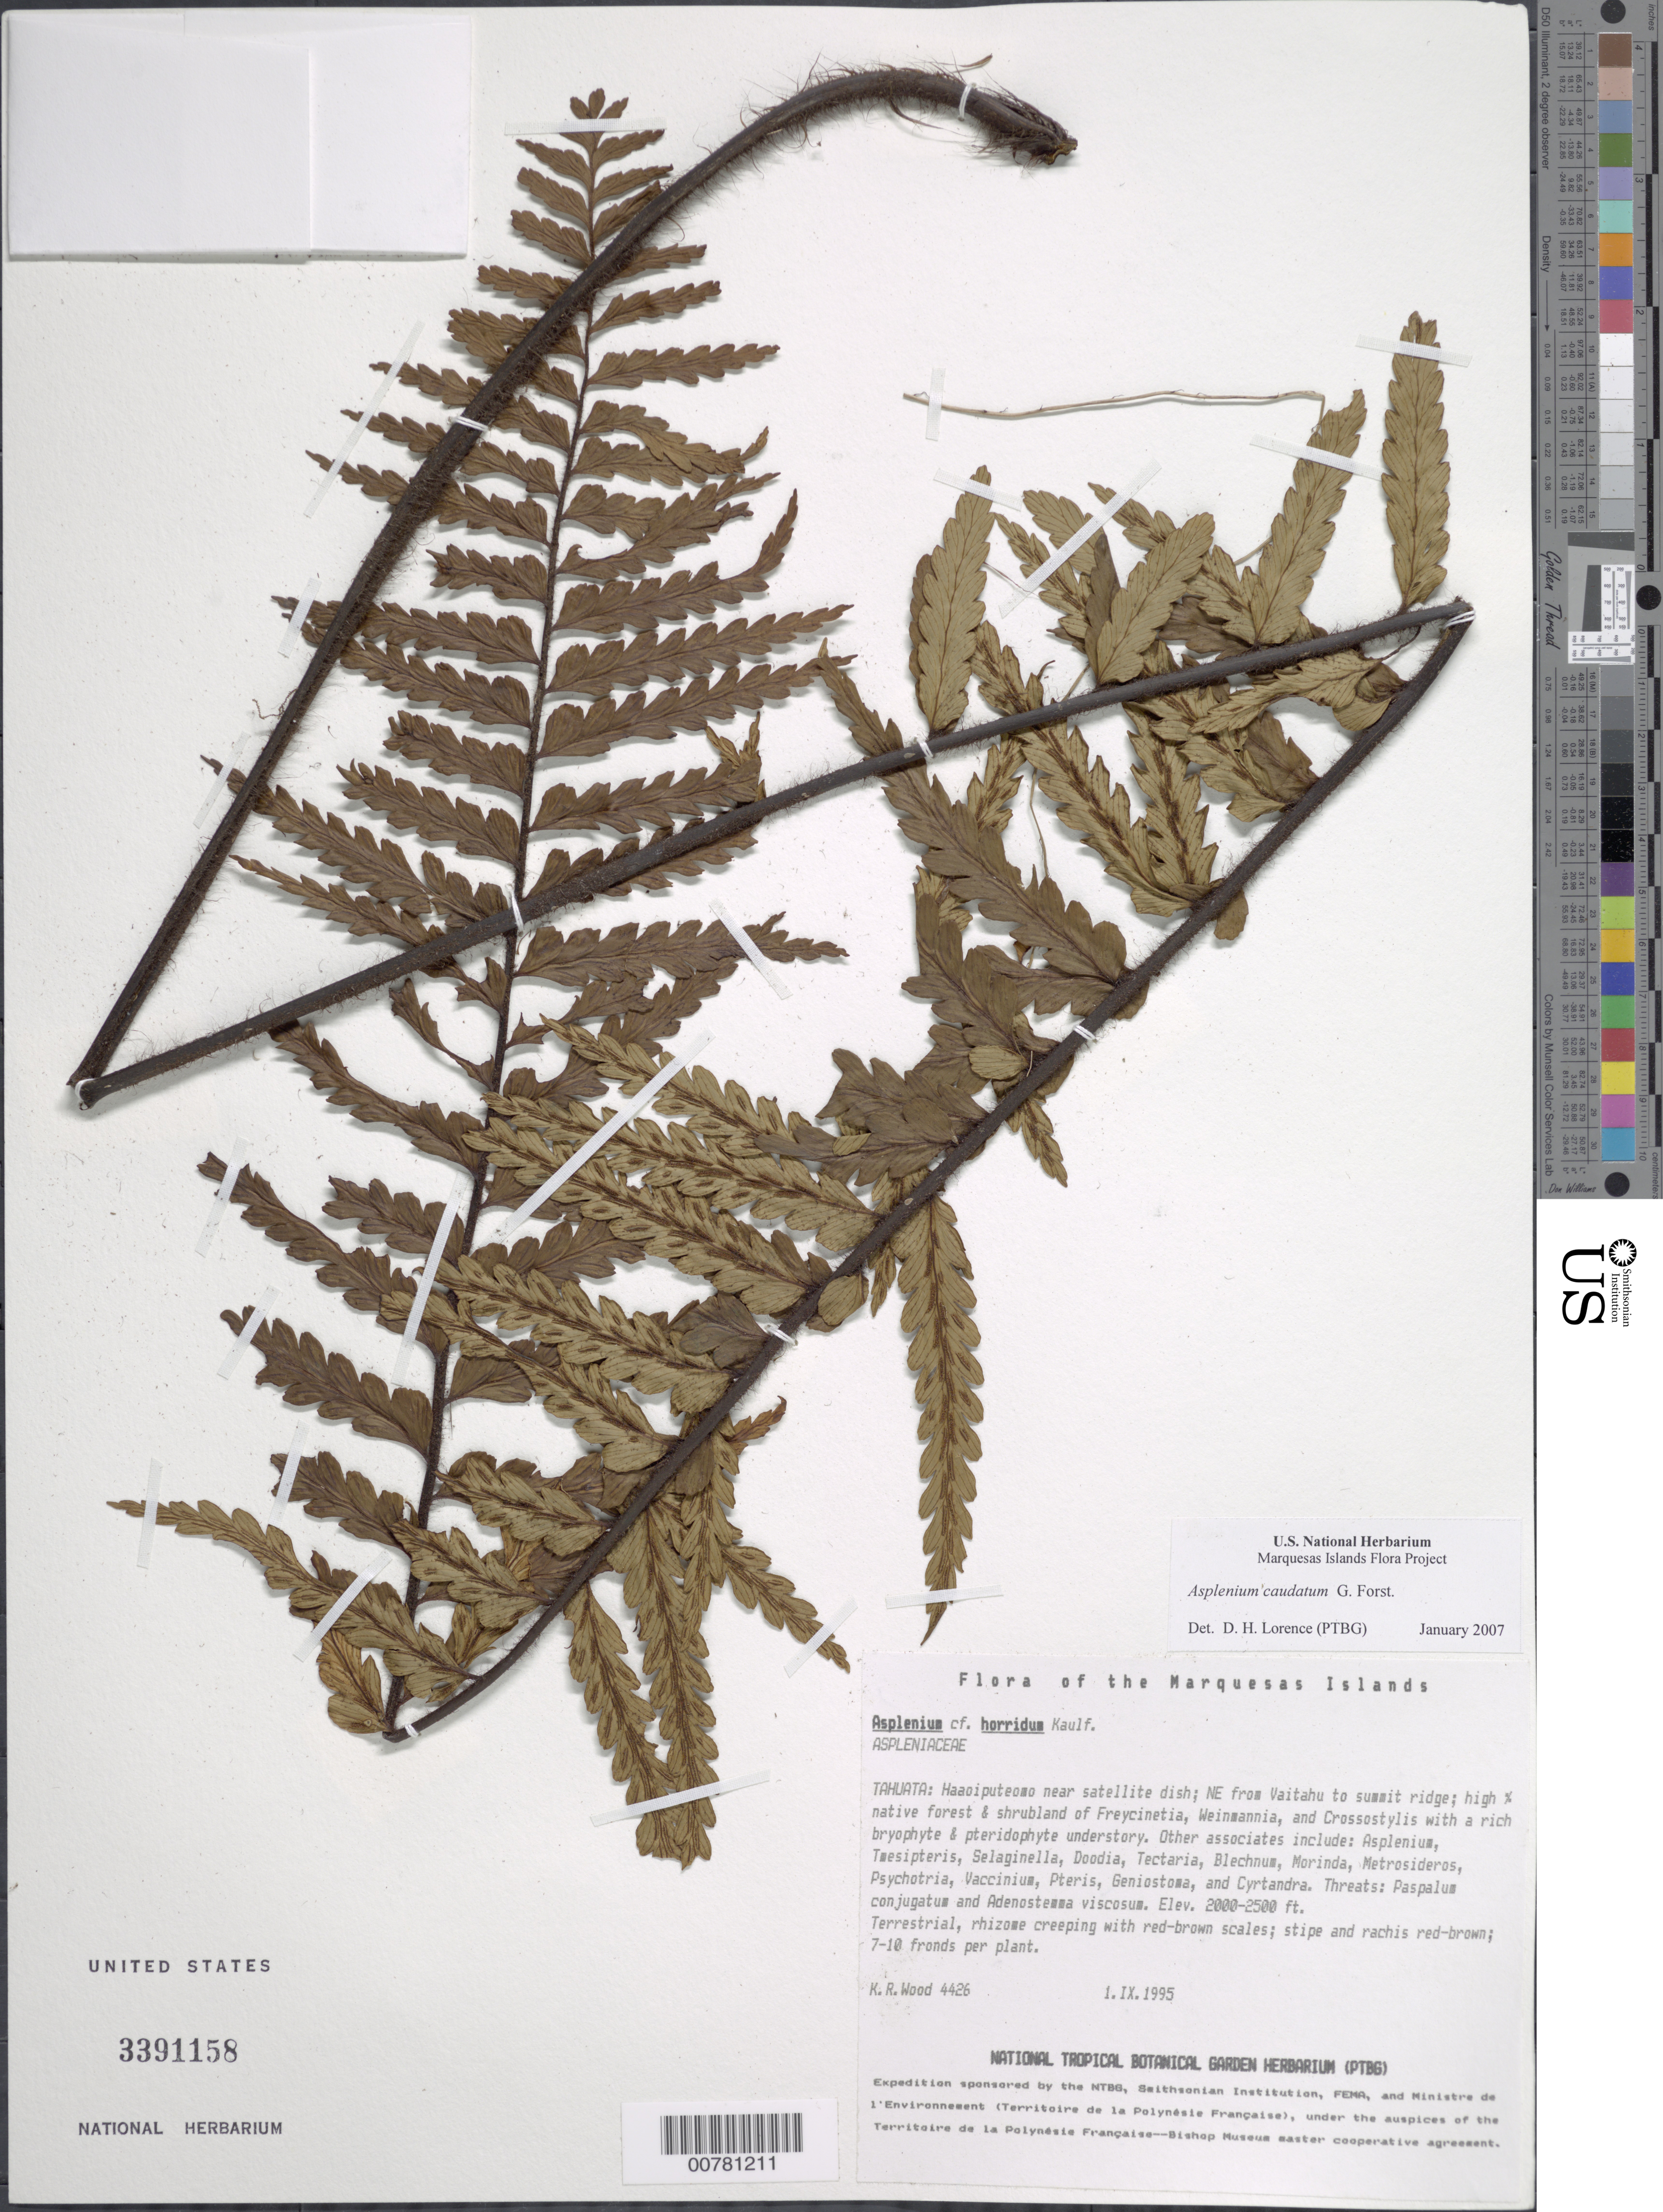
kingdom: Plantae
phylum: Tracheophyta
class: Polypodiopsida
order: Polypodiales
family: Aspleniaceae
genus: Asplenium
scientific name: Asplenium horridum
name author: Kaulf.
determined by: Wagner, W. L., (BOT), Smithsonian Institution - National Museum of Natural History (UNITED STATES)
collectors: K. R. Wood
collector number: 4426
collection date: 1995-09-01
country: French Polynesia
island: Tahuata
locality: Haaoiputeoma, near satelite dish, NE from Vaitahu to summit ridge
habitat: Freycinetia - Weinmannia w/ Crossostylis; high % native forest & shrubland w/ rich bryophyte & pteridophyte understory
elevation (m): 610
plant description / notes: Paspalum conjugatum, Adenostemma viscosum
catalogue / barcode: US 3391158